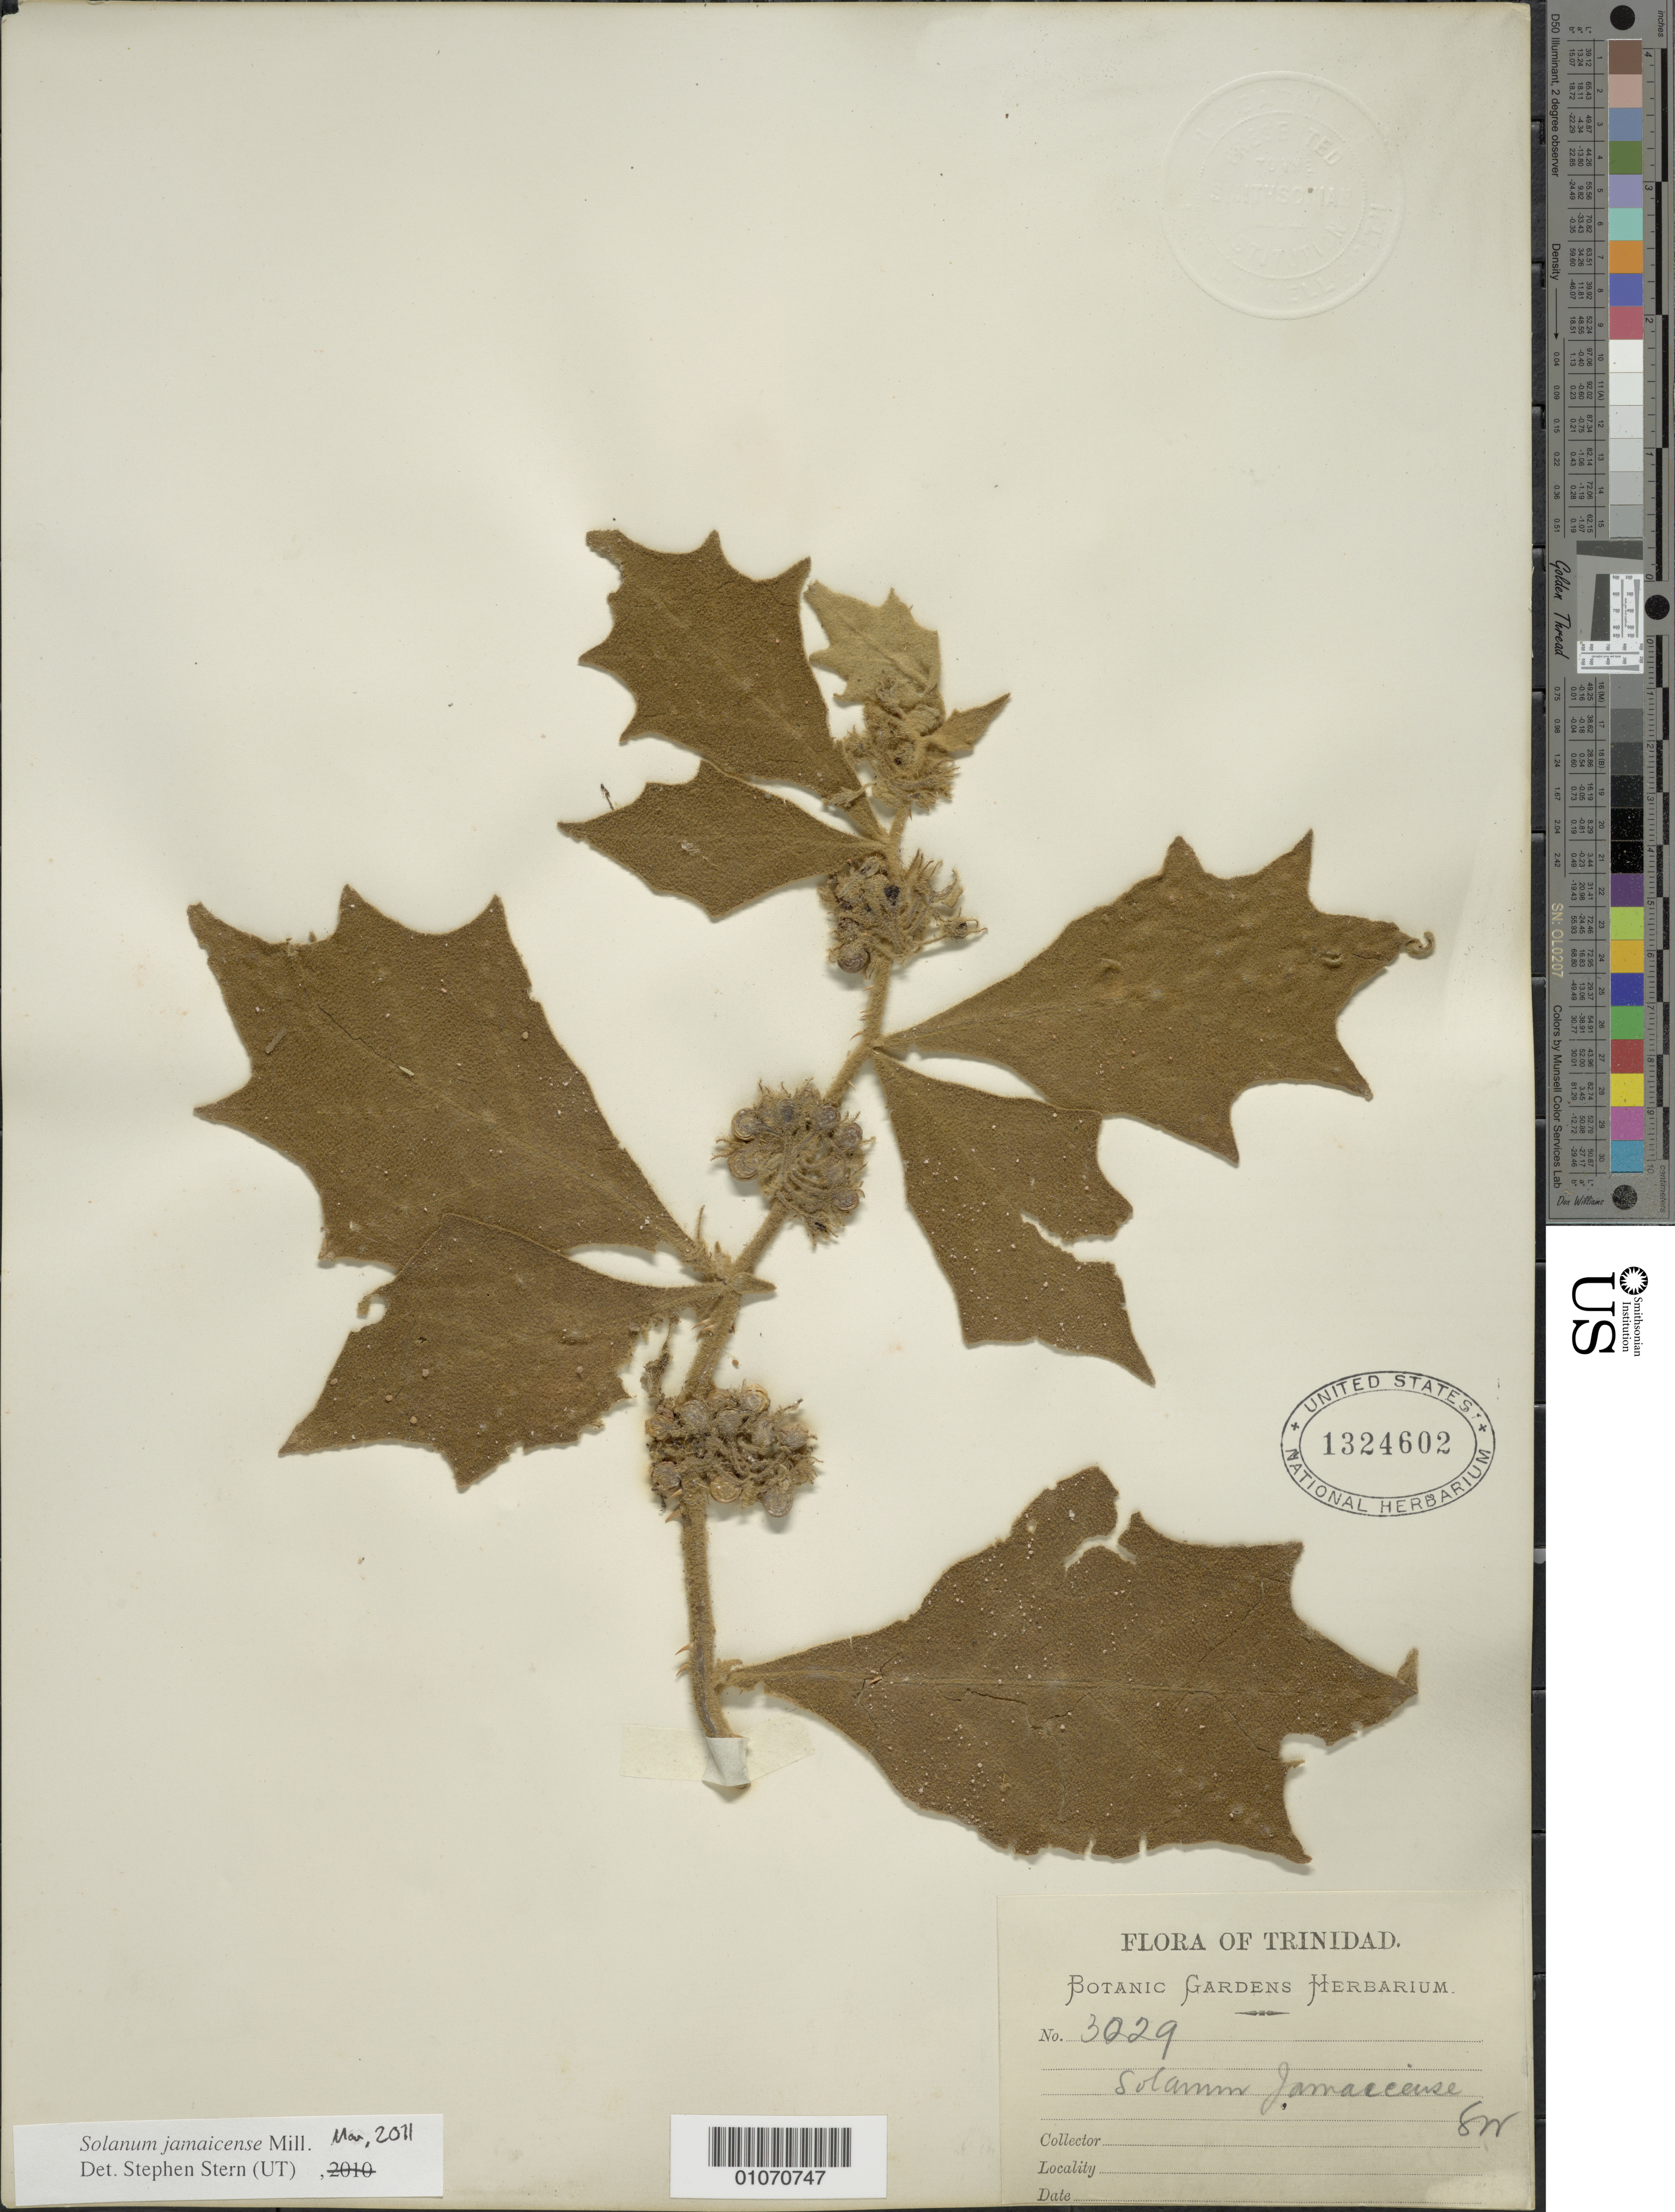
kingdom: Plantae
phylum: Tracheophyta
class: Magnoliopsida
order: Solanales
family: Solanaceae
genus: Solanum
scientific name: Solanum jamaicense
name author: Mill.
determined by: Stern, S. R., (UT)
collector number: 3029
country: Trinidad and Tobago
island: Trinidad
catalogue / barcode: US 1324602